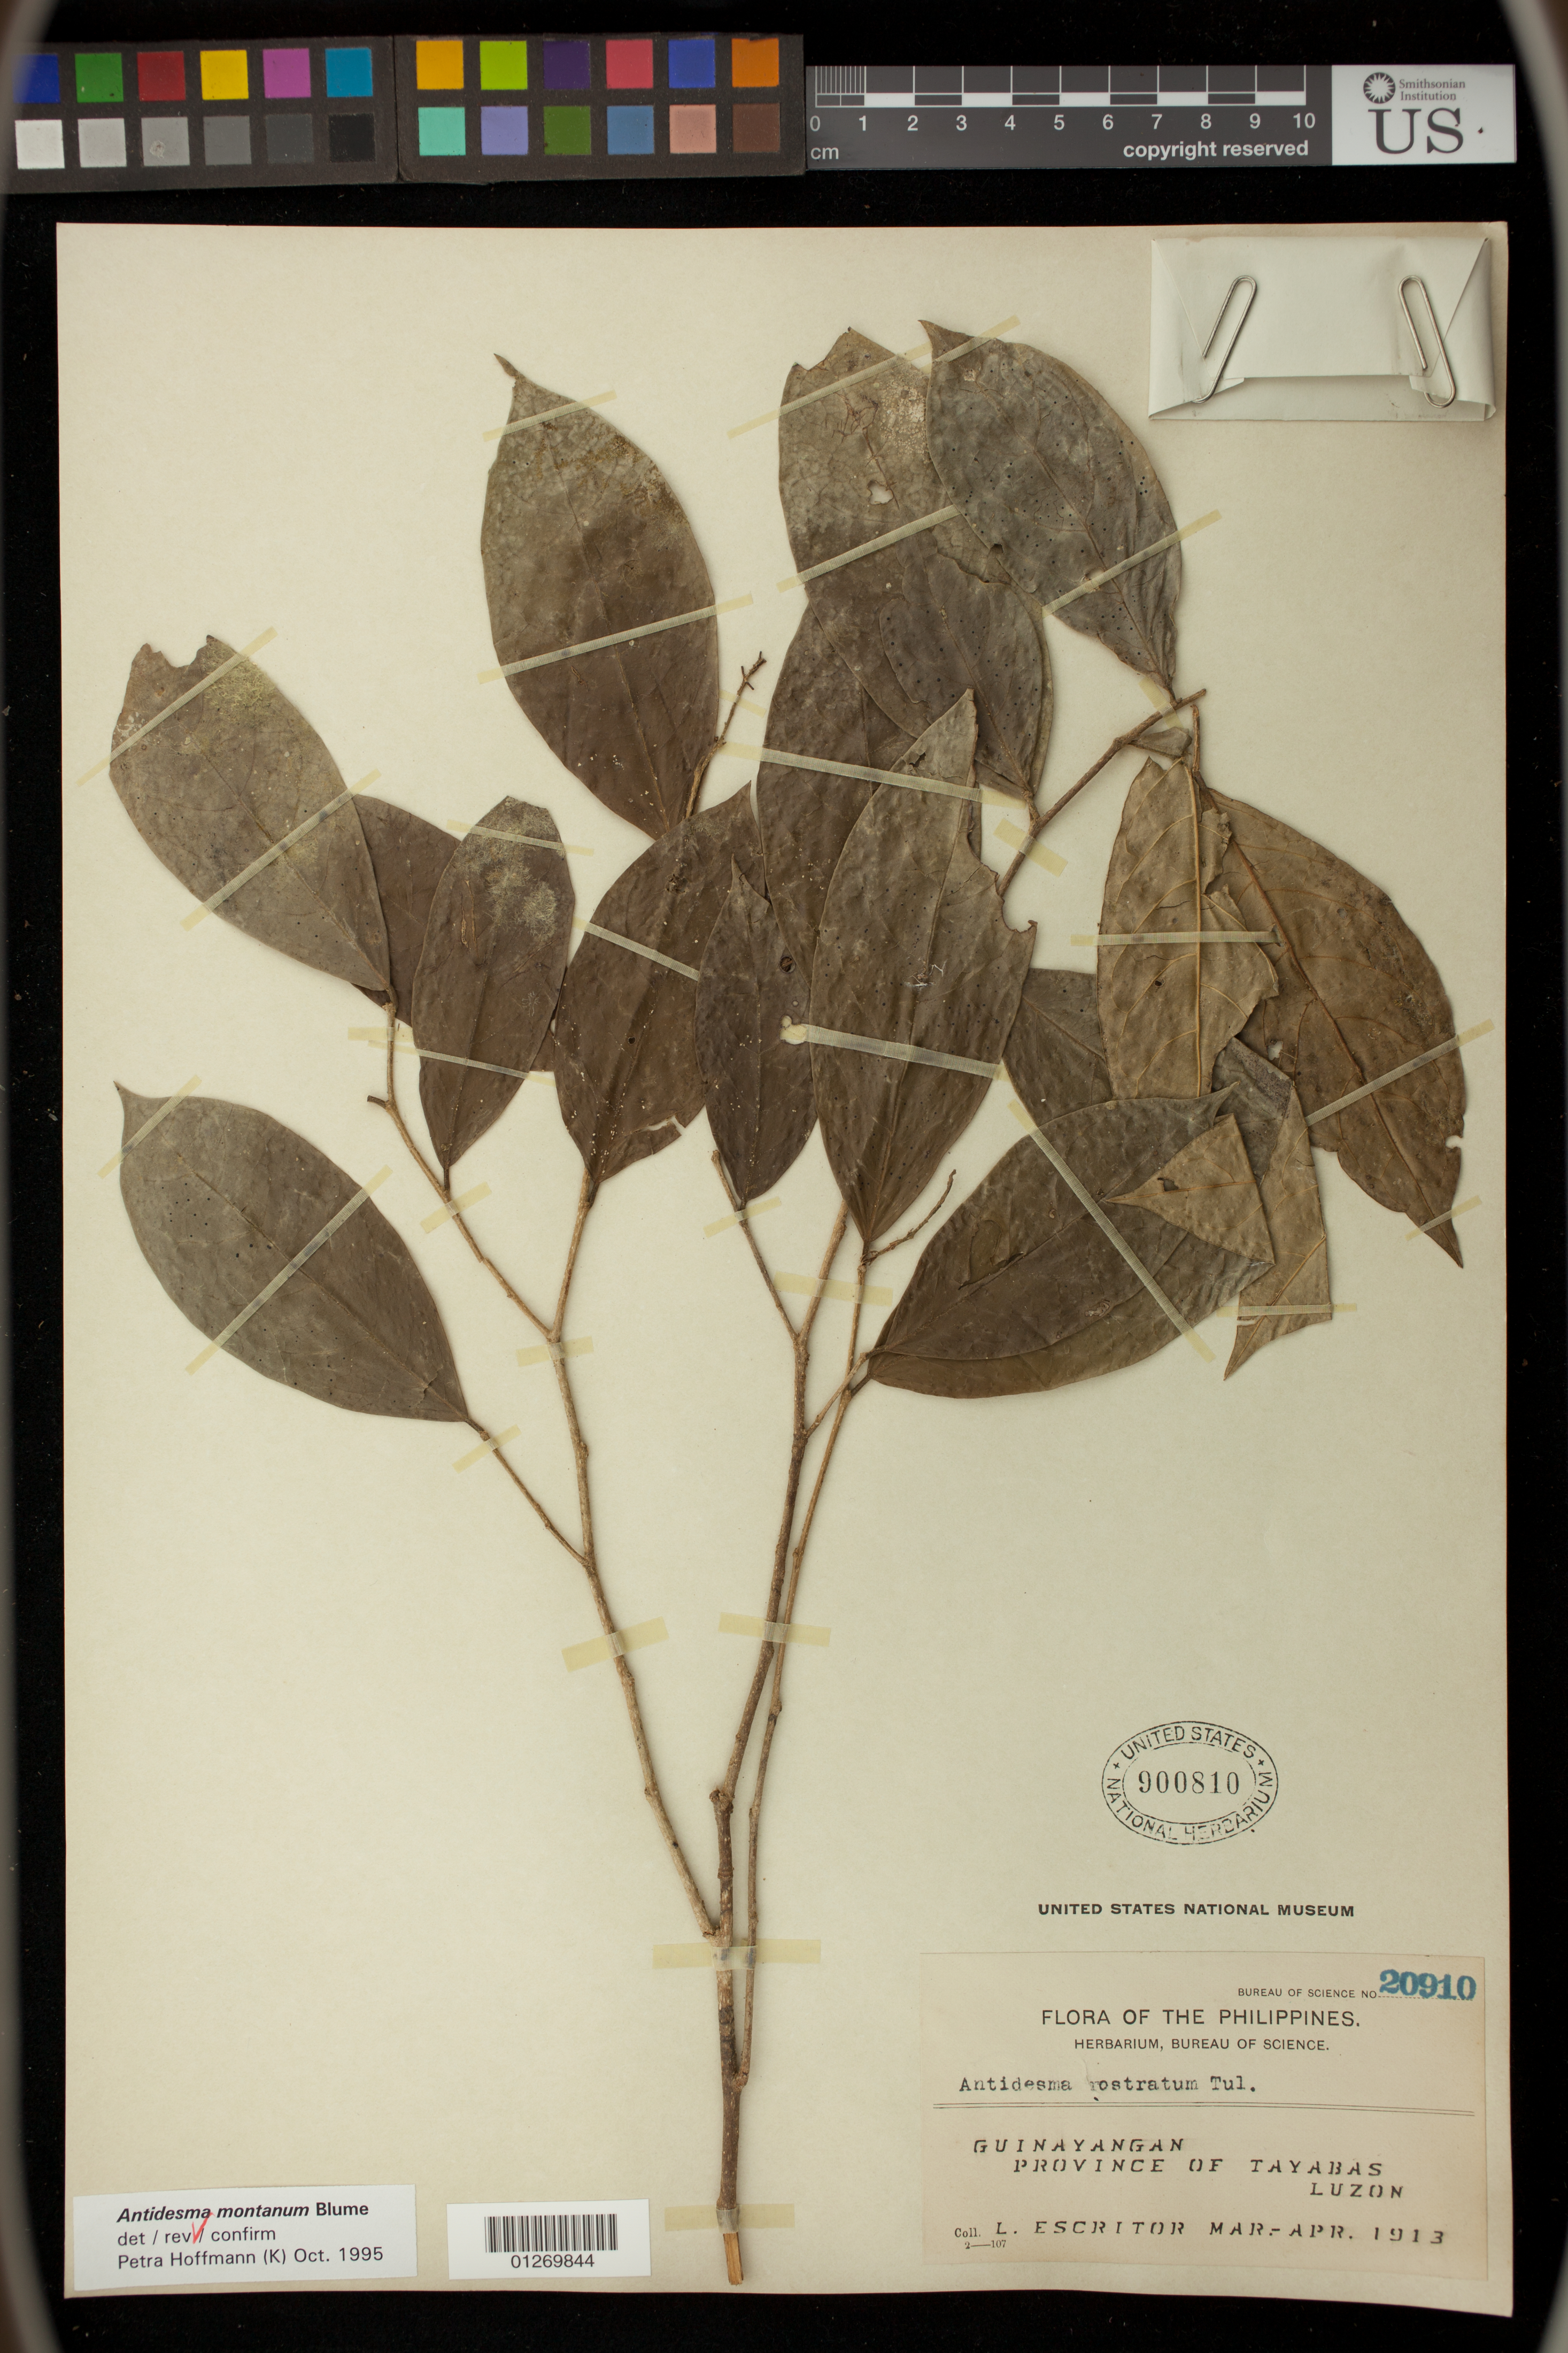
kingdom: Plantae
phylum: Tracheophyta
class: Magnoliopsida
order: Malpighiales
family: Phyllanthaceae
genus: Antidesma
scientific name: Antidesma montanum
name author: Blume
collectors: L. Escritor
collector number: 20910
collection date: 1913-03/1913-04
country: Philippines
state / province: Calabarzon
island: Luzon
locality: Guinayangan, Province of Tayabas, Luzon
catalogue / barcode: US 900810